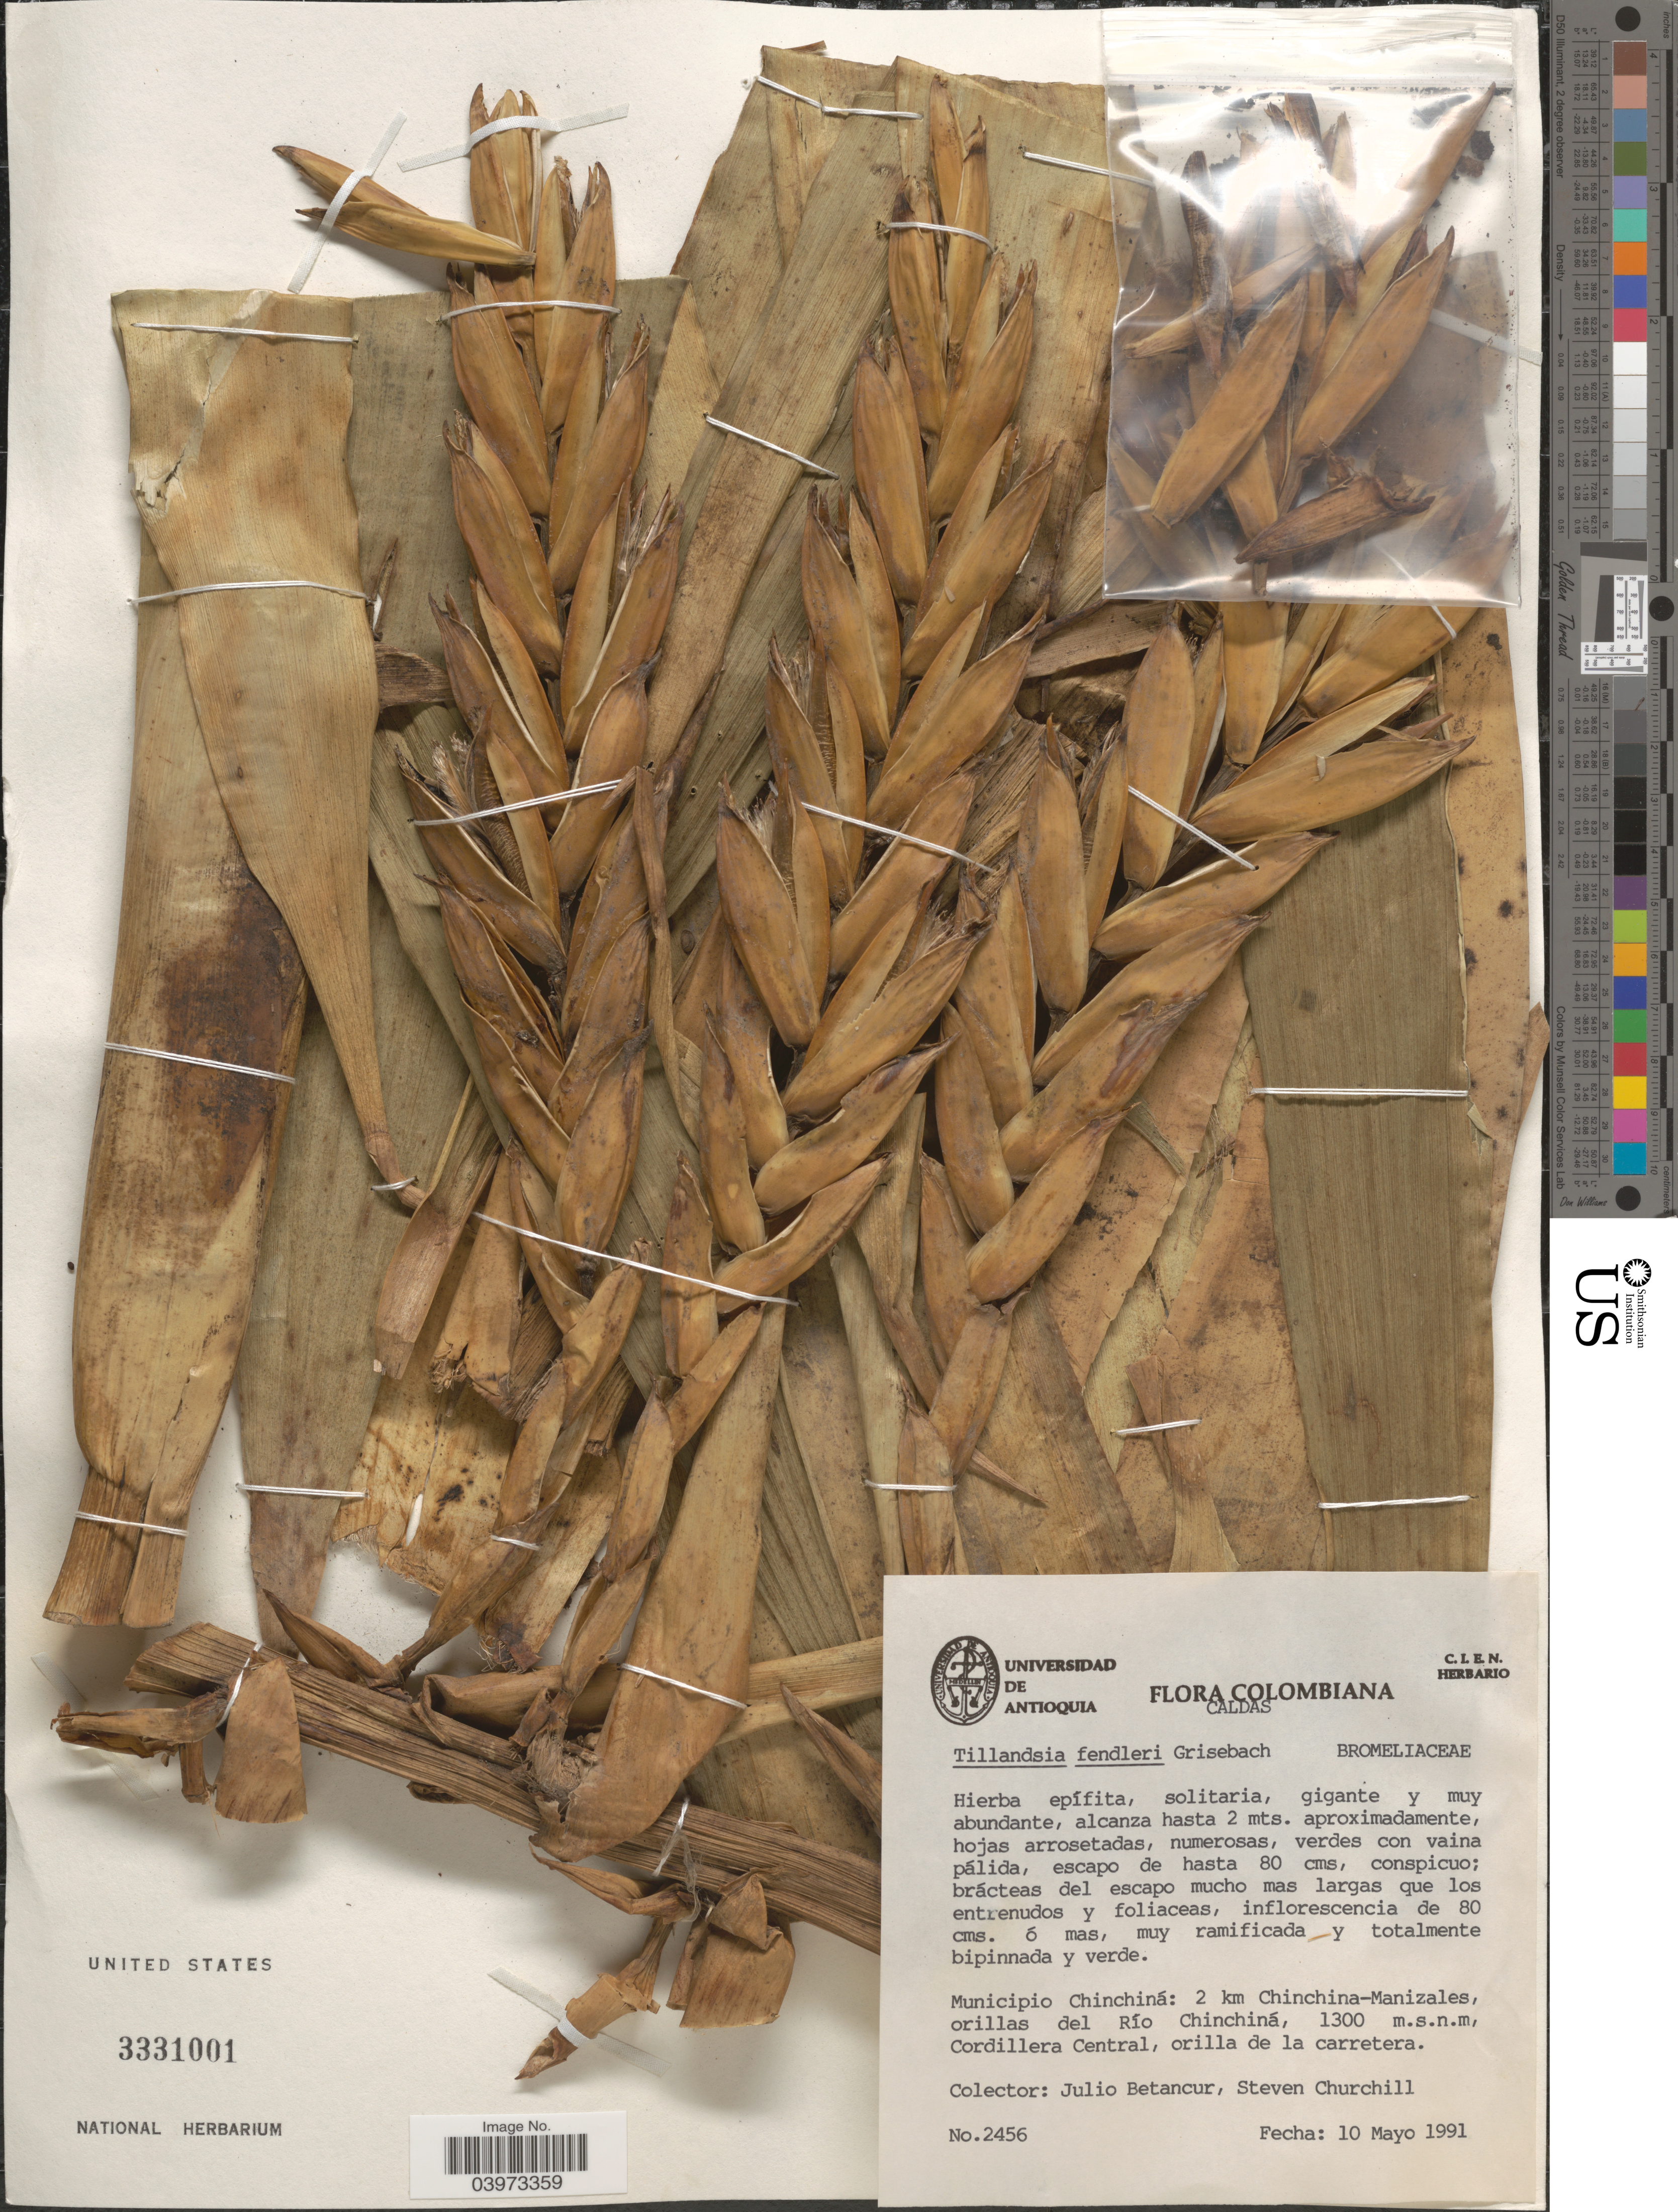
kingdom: Plantae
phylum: Tracheophyta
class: Liliopsida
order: Poales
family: Bromeliaceae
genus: Tillandsia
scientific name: Tillandsia fendleri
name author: Griseb.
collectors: J. Betancur & S. Churchill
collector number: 2456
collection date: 1991-05-10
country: Colombia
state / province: Caldas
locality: Municipio Chinchiná: 2 km Chinchina-Manizales, orillas del Río Chinchiná, Cordillera Central, orilla de la carretera.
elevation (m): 1300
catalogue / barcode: US 3331001